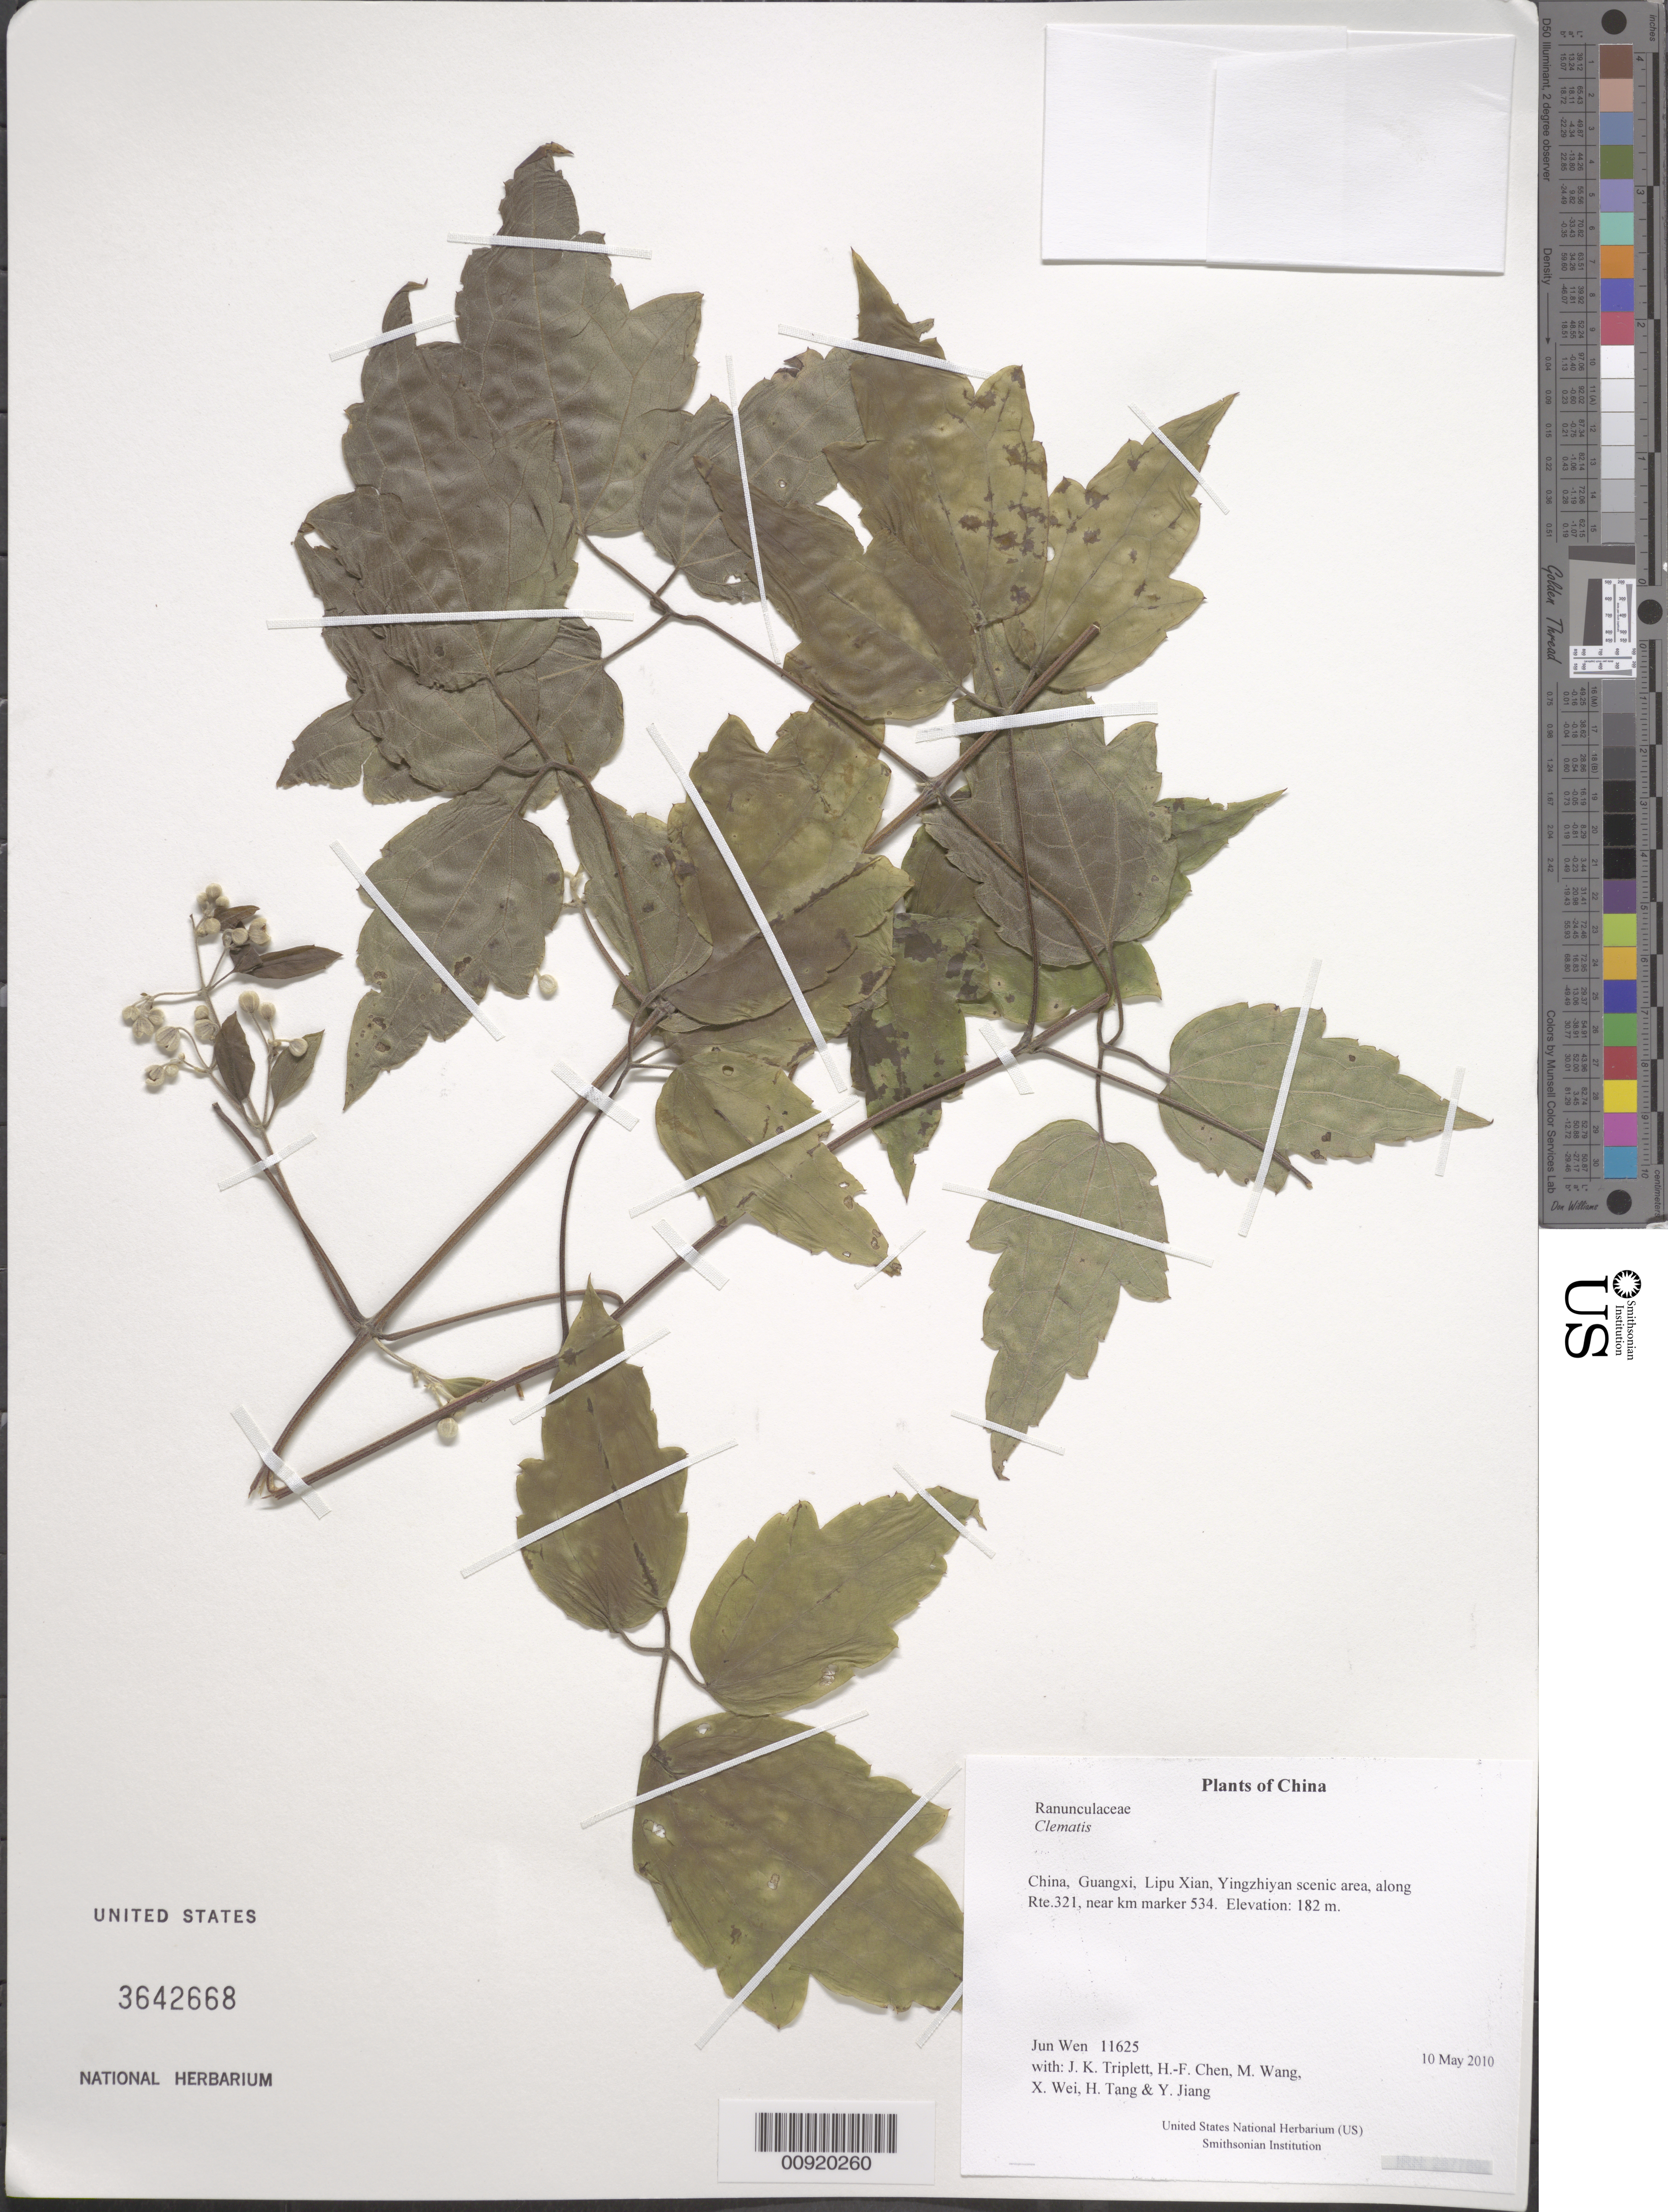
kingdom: Plantae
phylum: Tracheophyta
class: Magnoliopsida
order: Ranunculales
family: Ranunculaceae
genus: Clematis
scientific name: Clematis sp.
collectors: J. Wen, J. K. Triplett, H.-F. Chen, M. Wang, X. Wei, H. Tang & Y. Jiang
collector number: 11625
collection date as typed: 10 May 2010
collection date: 2010-05-10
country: China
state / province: Guangxi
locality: Lipu Xian, Yingzhiyan scenic area, along Rte.321, near km marker 534.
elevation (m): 182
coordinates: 24 38.666 N, 110 25.183 E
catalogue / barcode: US 3642668